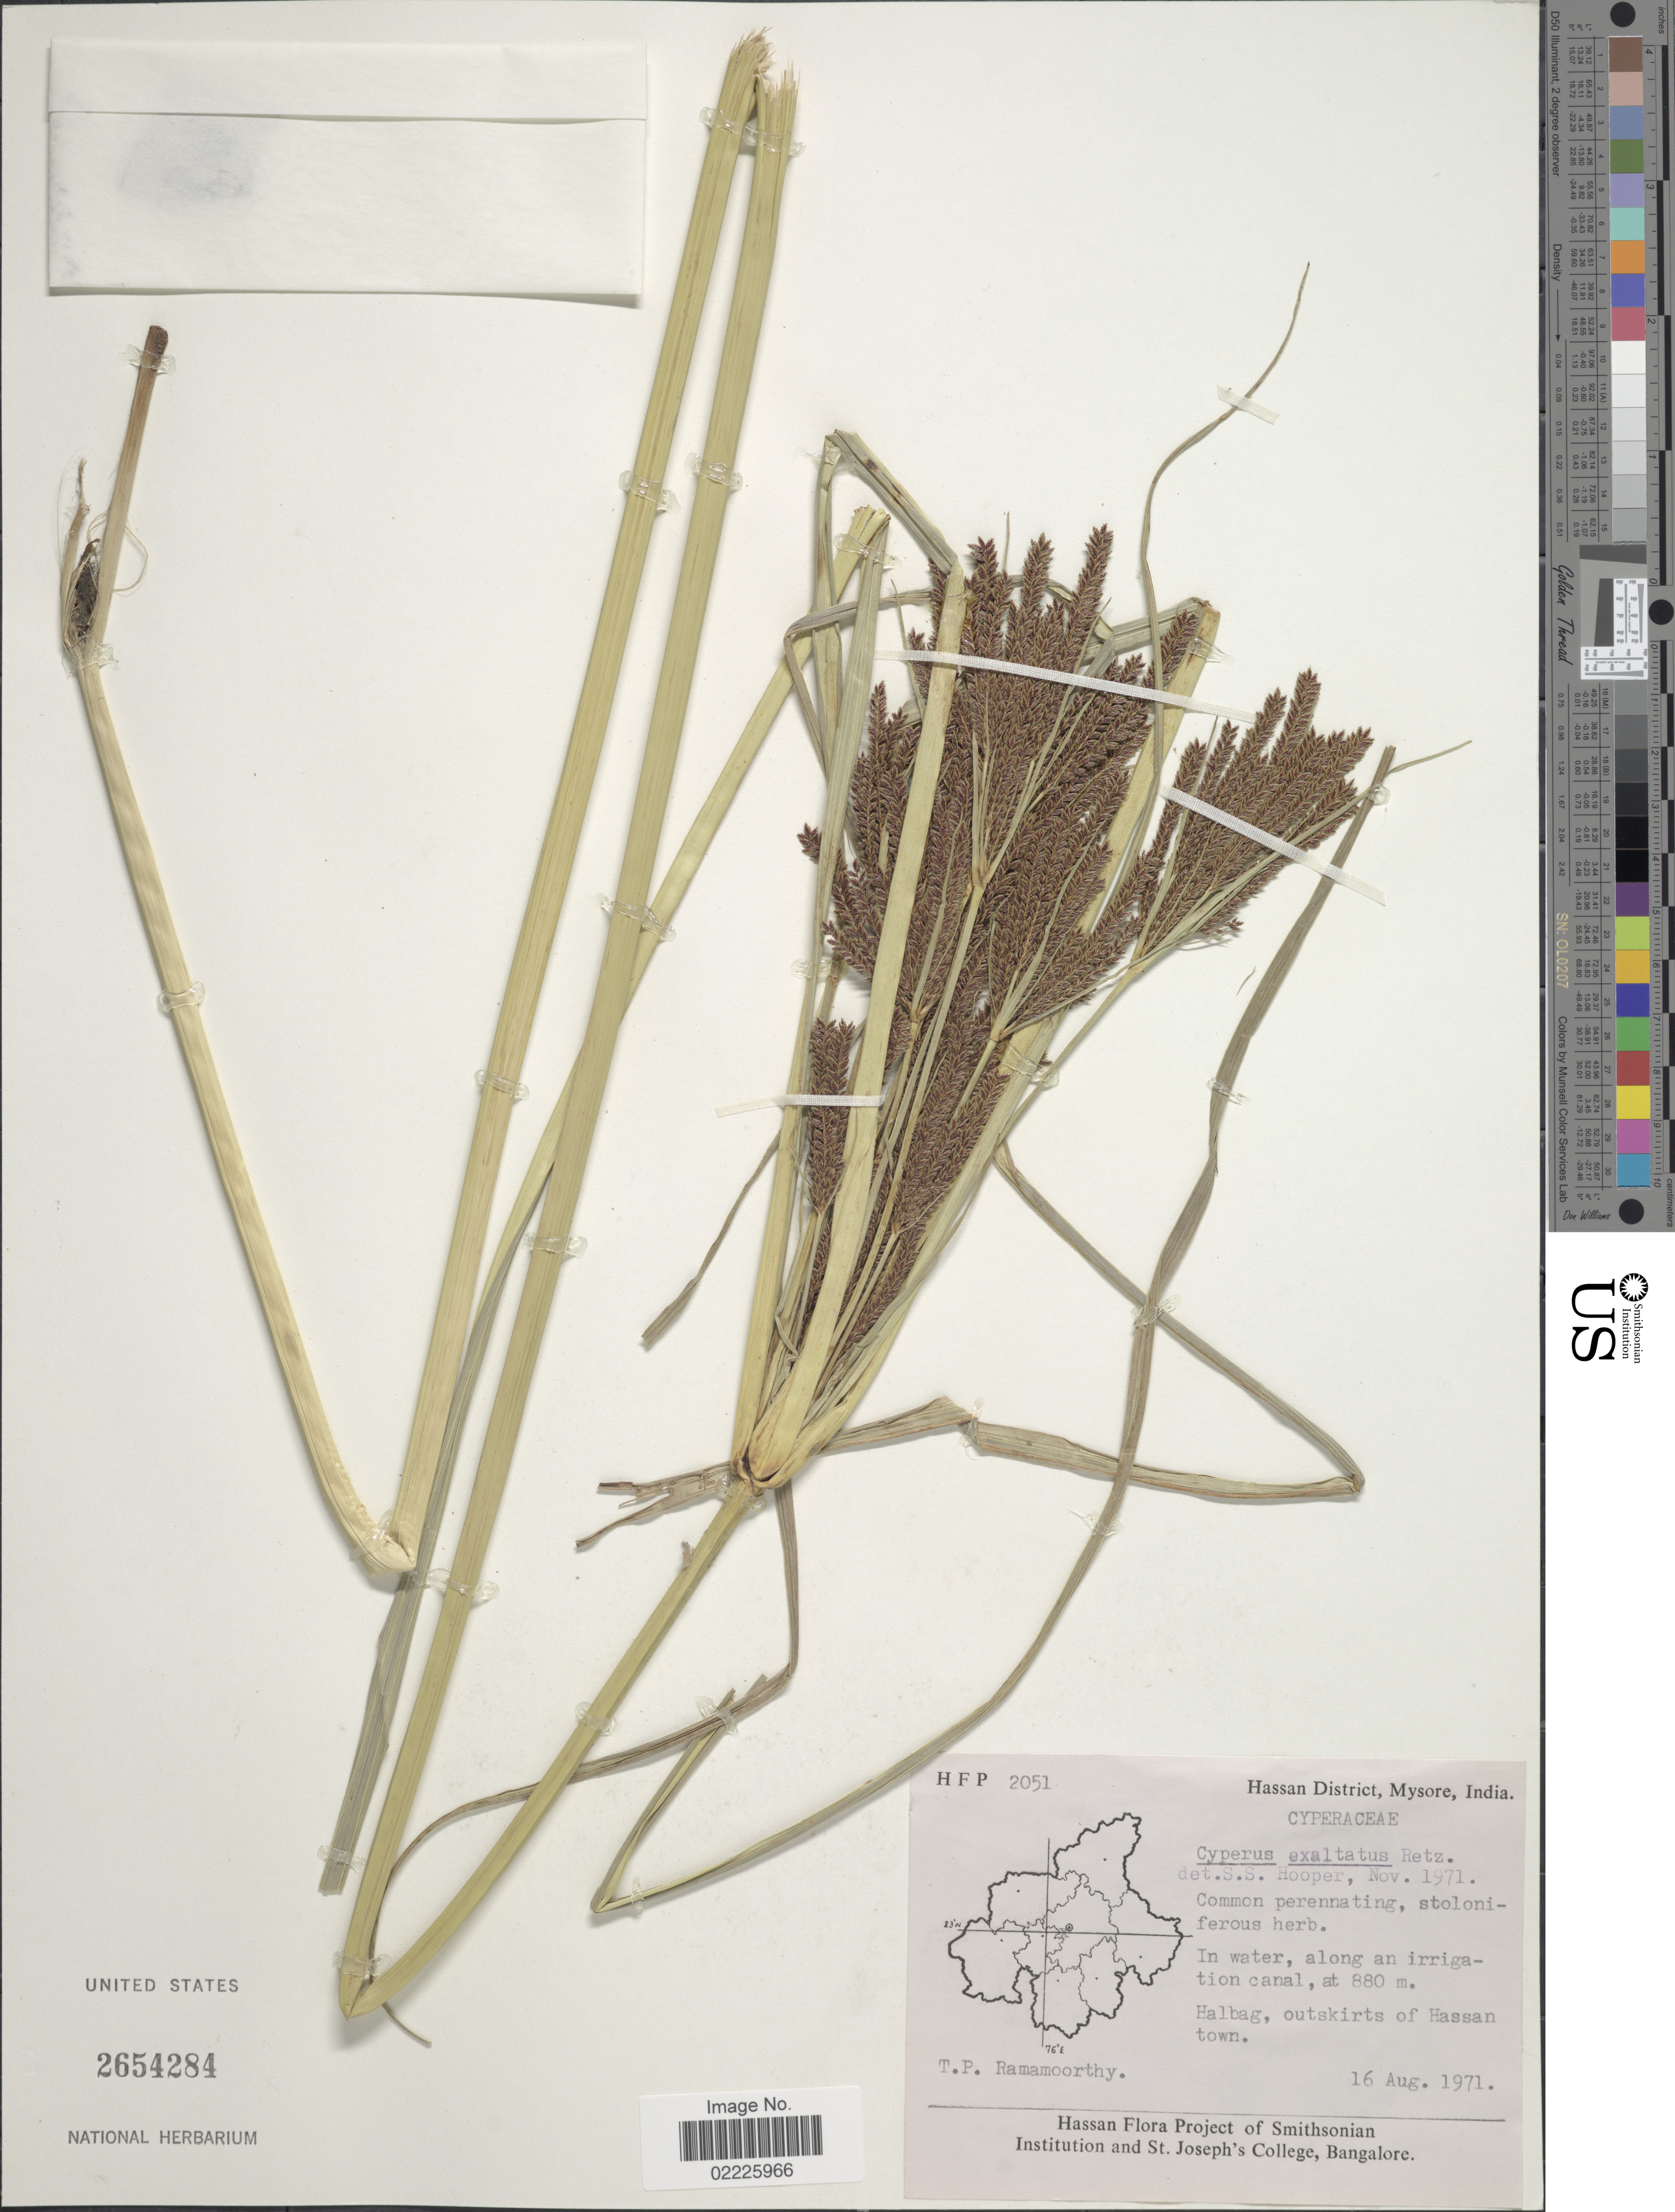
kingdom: Plantae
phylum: Tracheophyta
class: Liliopsida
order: Poales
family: Cyperaceae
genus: Cyperus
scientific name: Cyperus exaltatus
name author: Retz.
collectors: T. P. Ramamoorthy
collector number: HFP 2051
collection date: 1971-08-16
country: India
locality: Hassan District, Mysore, In water, along irrigation canal, Halbag, outskirts of Hassan town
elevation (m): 880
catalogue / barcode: US 2654284